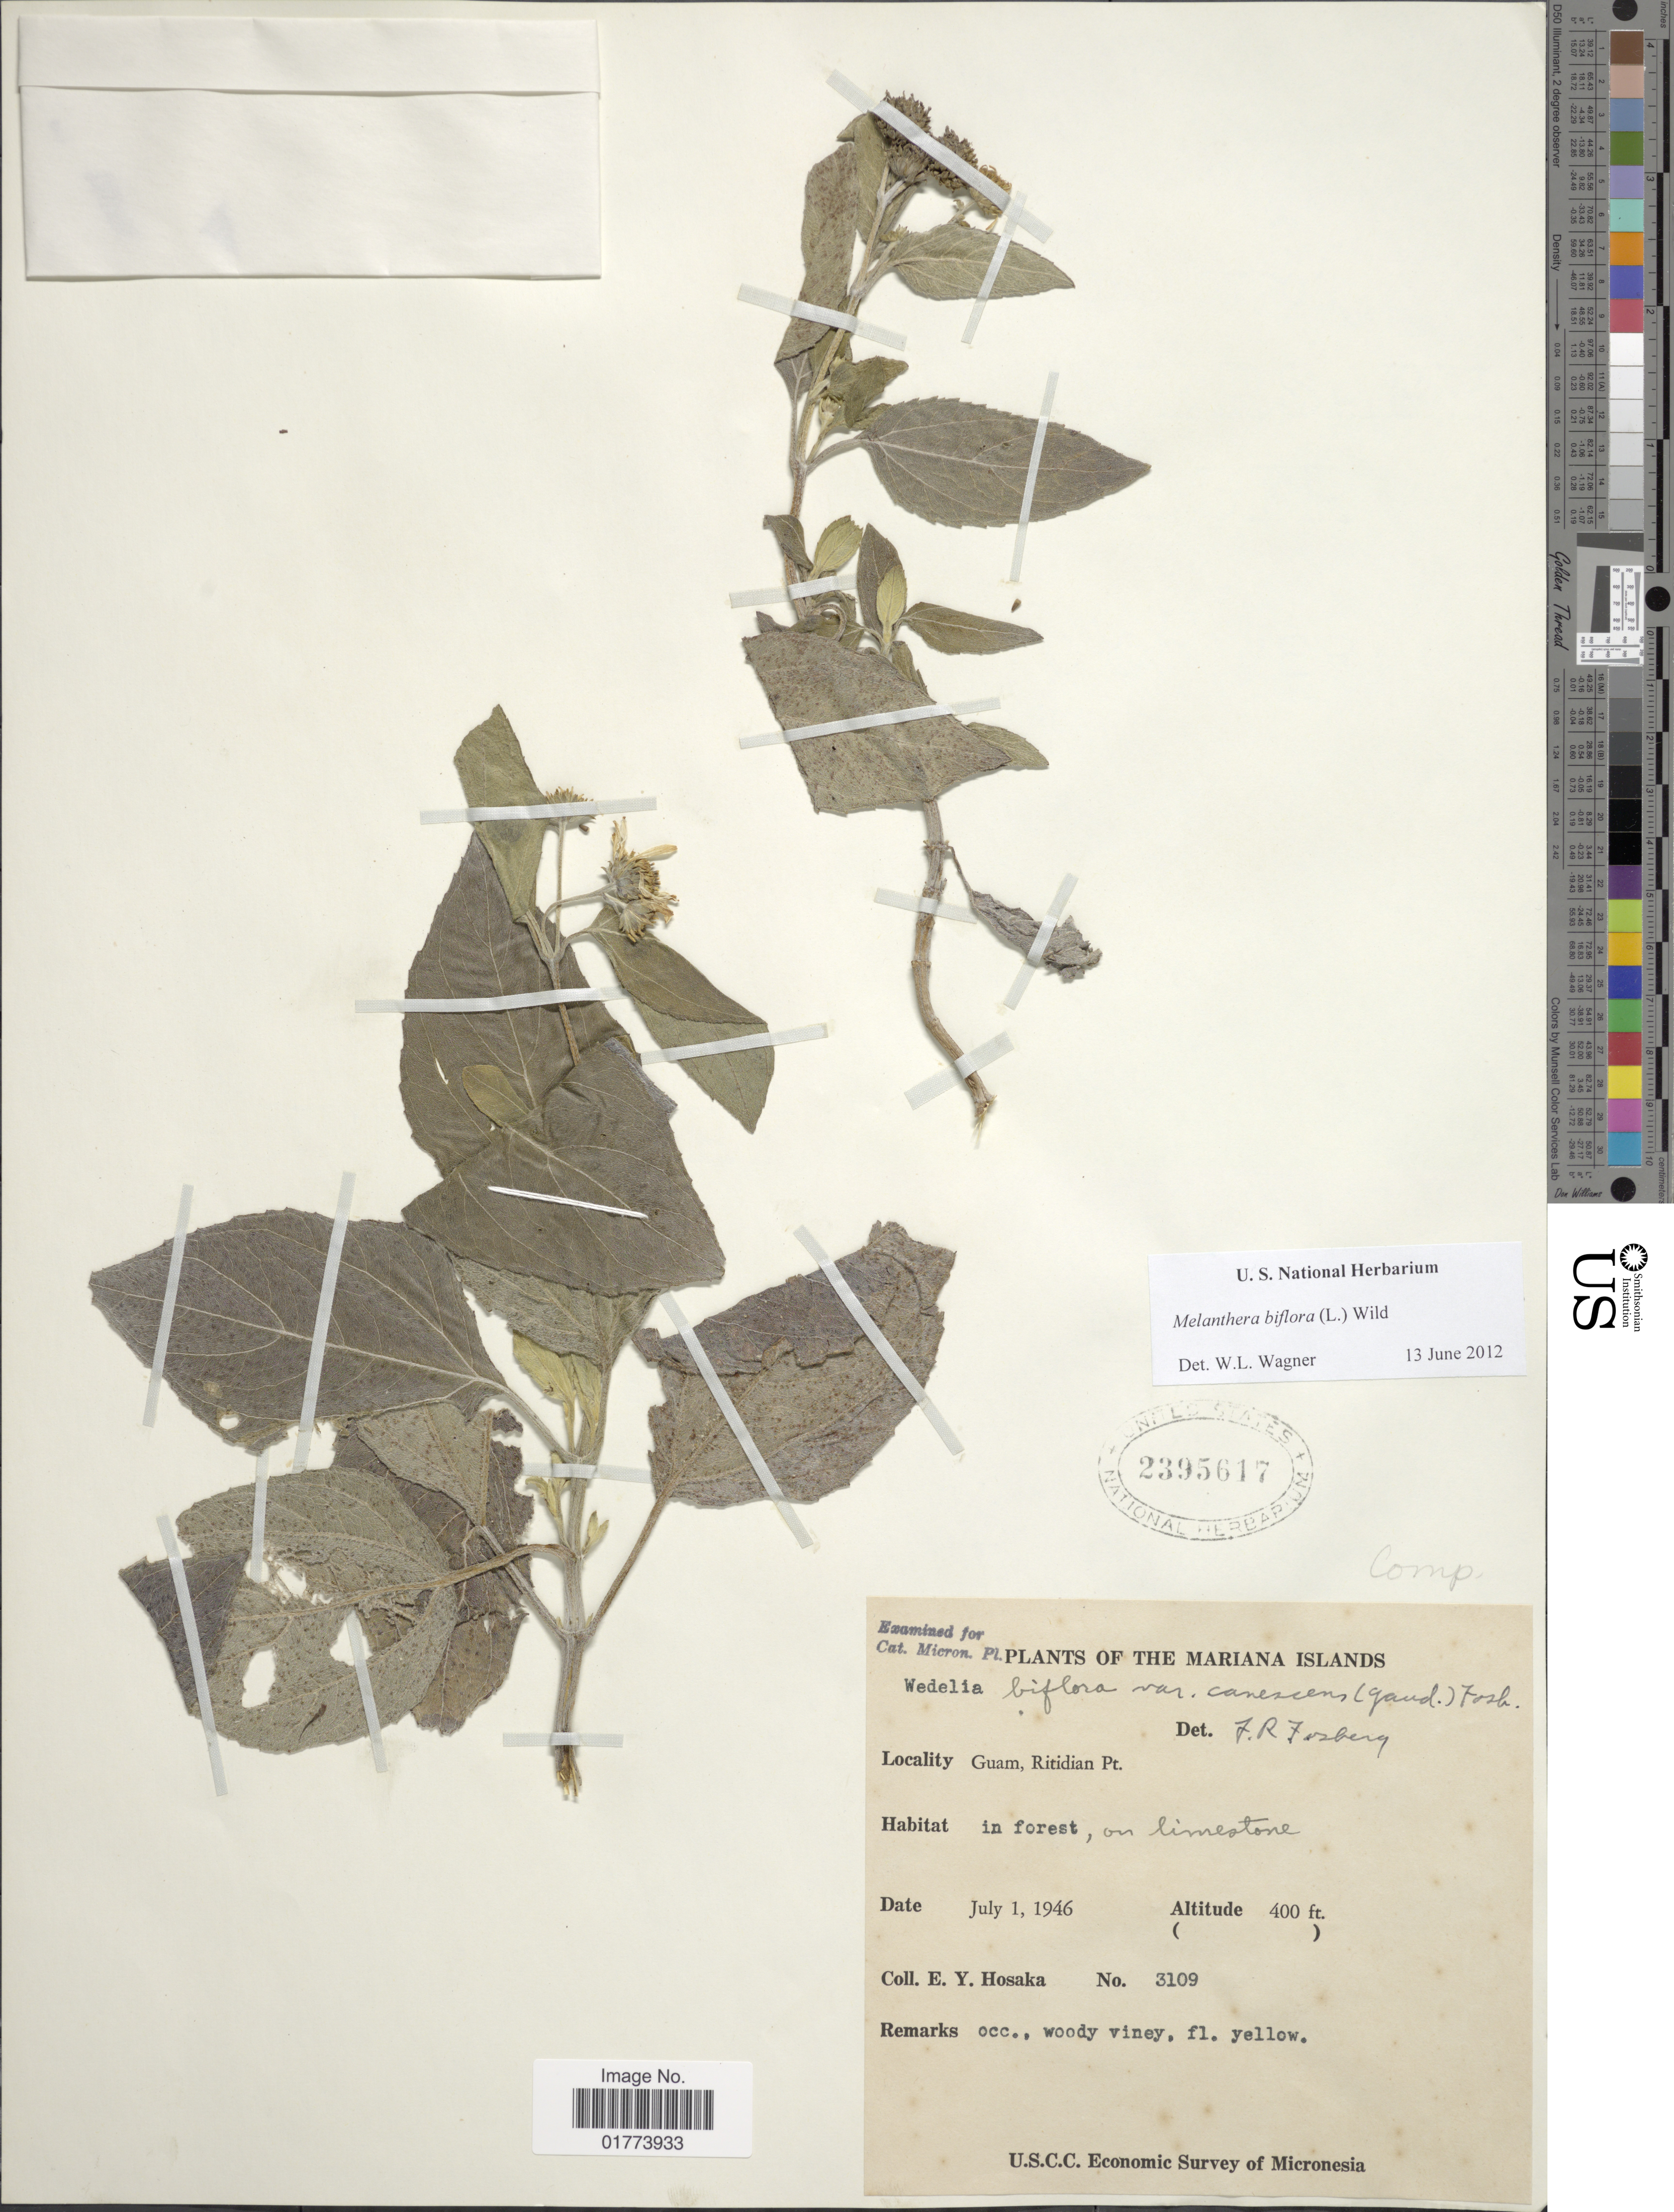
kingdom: Plantae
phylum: Tracheophyta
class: Magnoliopsida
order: Asterales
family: Asteraceae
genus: Wollastonia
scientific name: Wollastonia uniflora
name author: (Willd.) Orchard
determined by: Wagner, W. L., (BOT), Smithsonian Institution - National Museum of Natural History (UNITED STATES)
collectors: E. Y. Hosaka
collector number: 3109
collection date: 1946-07-01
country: Guam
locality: Mariana Islands, Guam, Ritidian Pt.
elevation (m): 122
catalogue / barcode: US 2395617